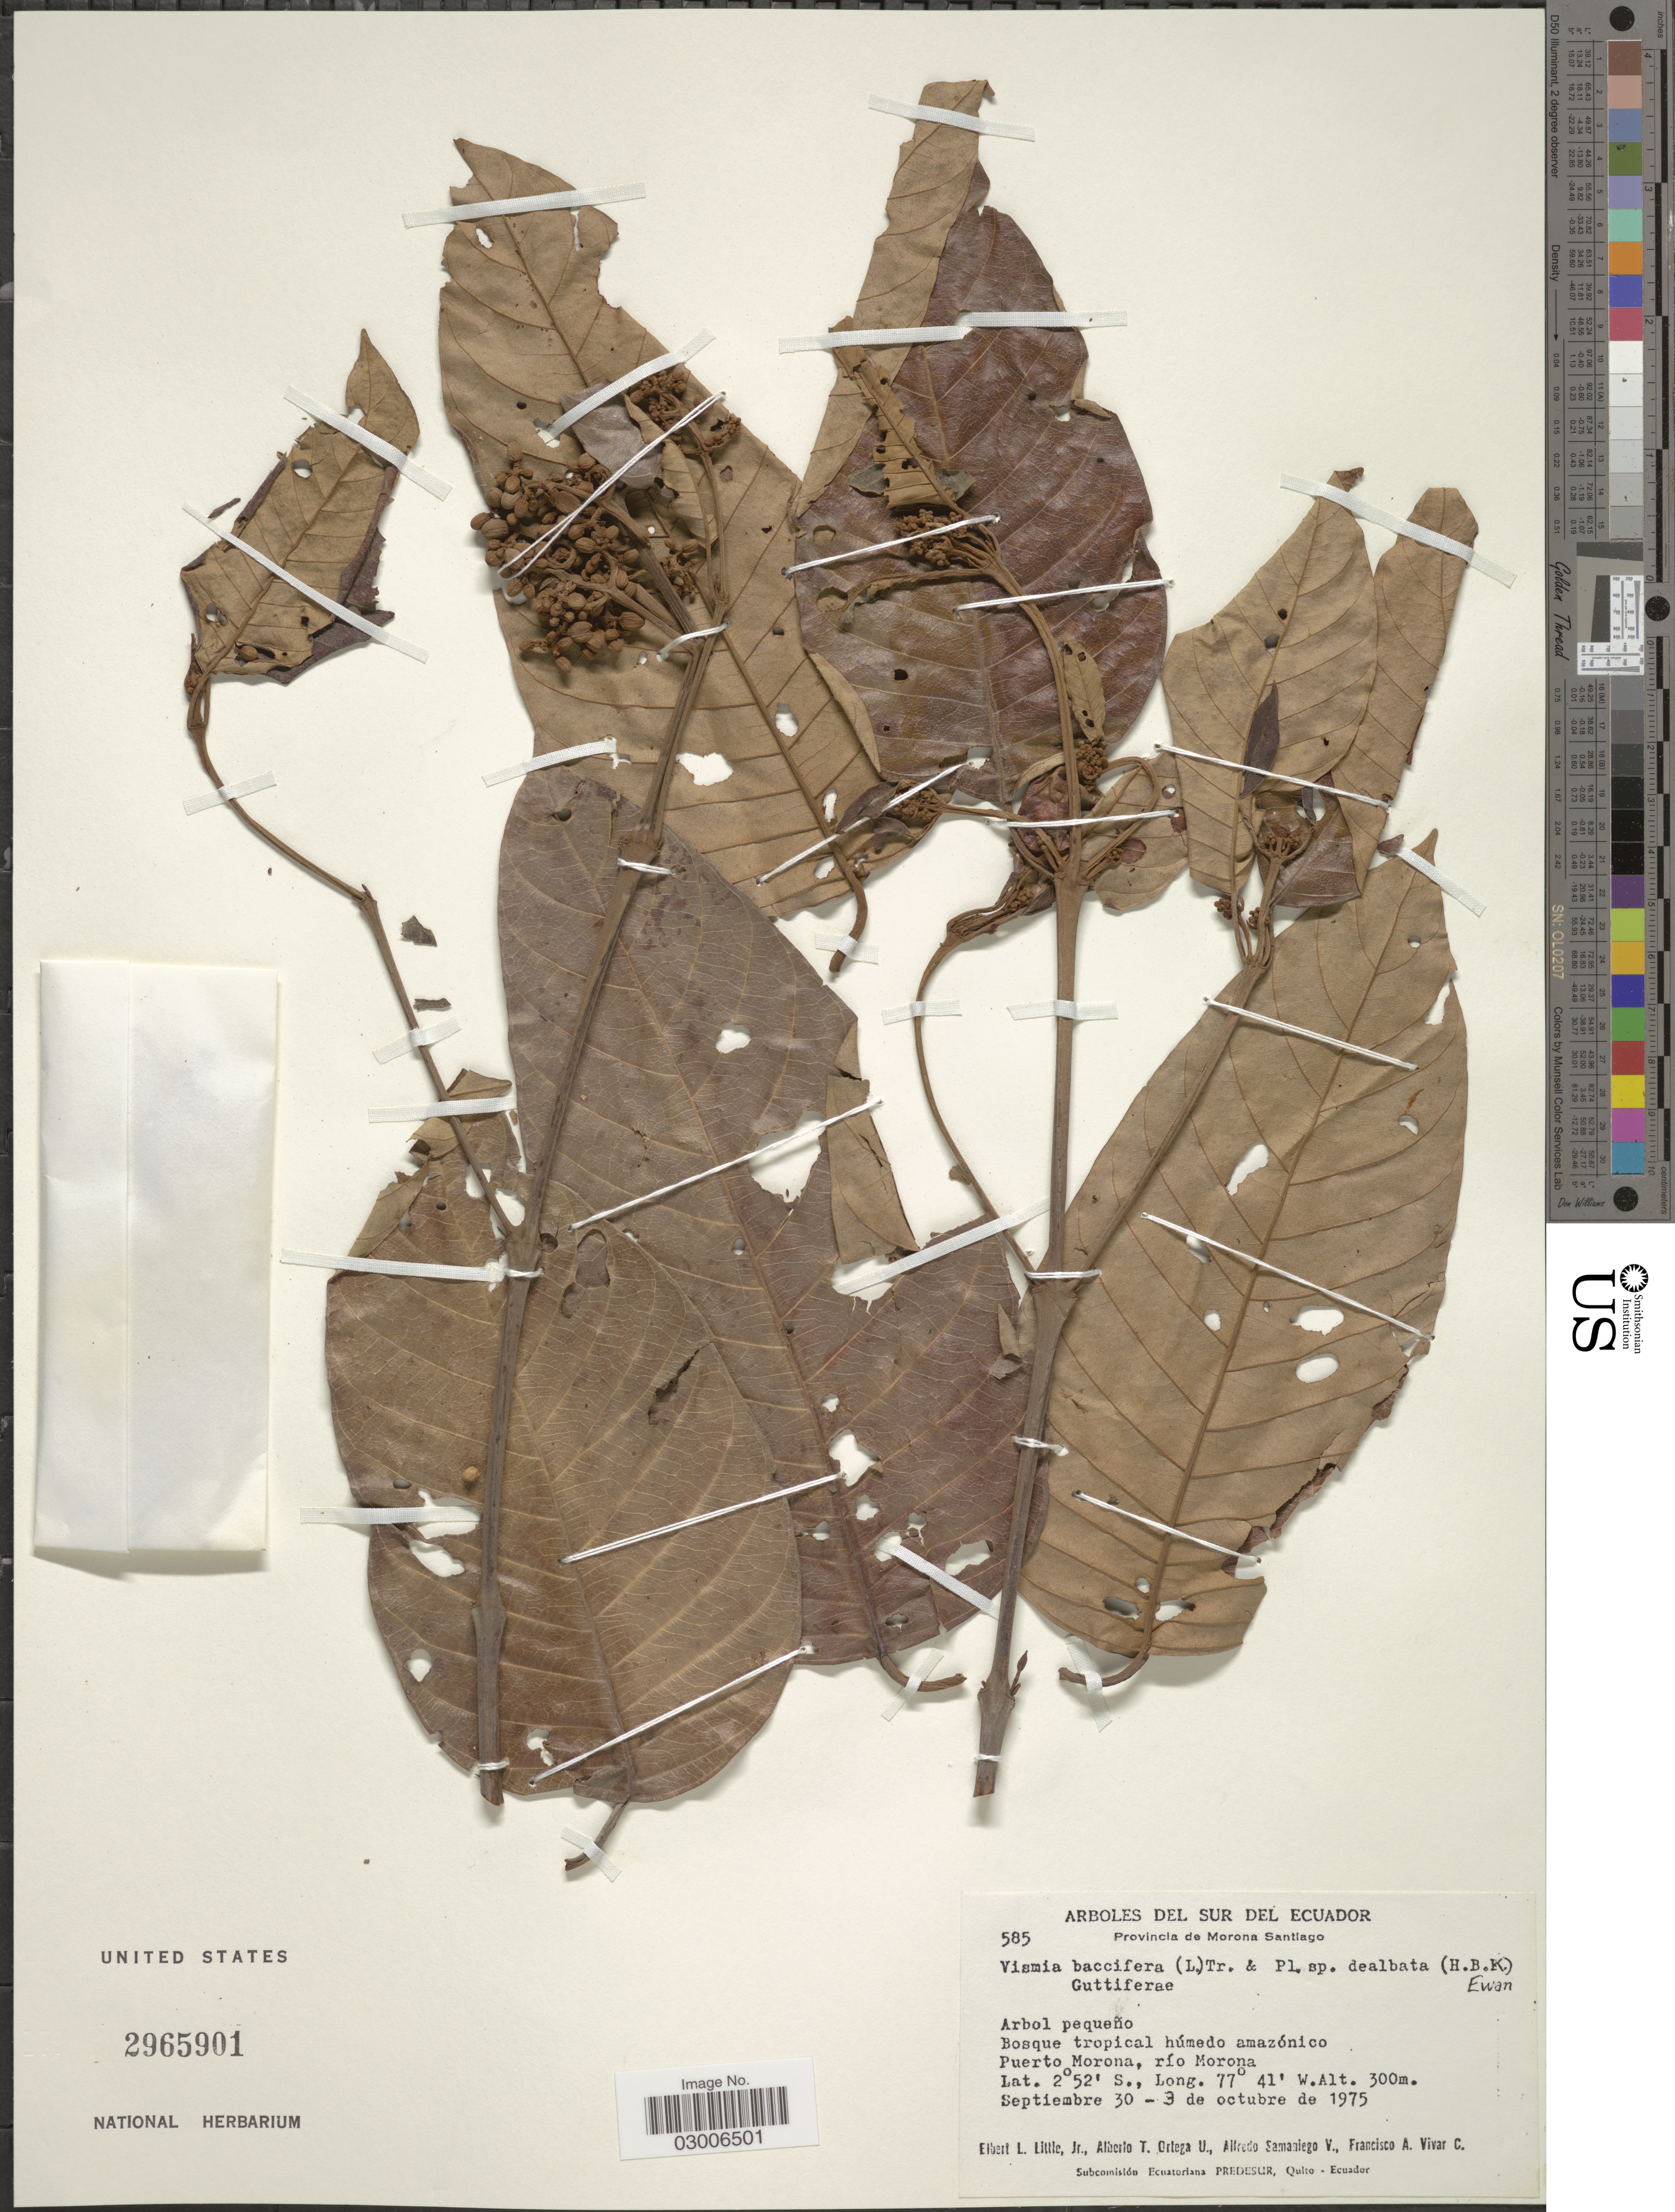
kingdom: Plantae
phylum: Tracheophyta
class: Magnoliopsida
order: Malpighiales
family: Hypericaceae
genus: Vismia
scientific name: Vismia baccifera subsp. dealbata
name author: (Kunth) Ewan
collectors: E. L. Little, A. T. Ortega U., A. V. Samaniego & F. A. Vivar C.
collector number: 585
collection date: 1975-09-30/1975-10-03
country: Ecuador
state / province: Morona-Santiago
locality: Puerto Morona, río Morona.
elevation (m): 300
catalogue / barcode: US 2965901